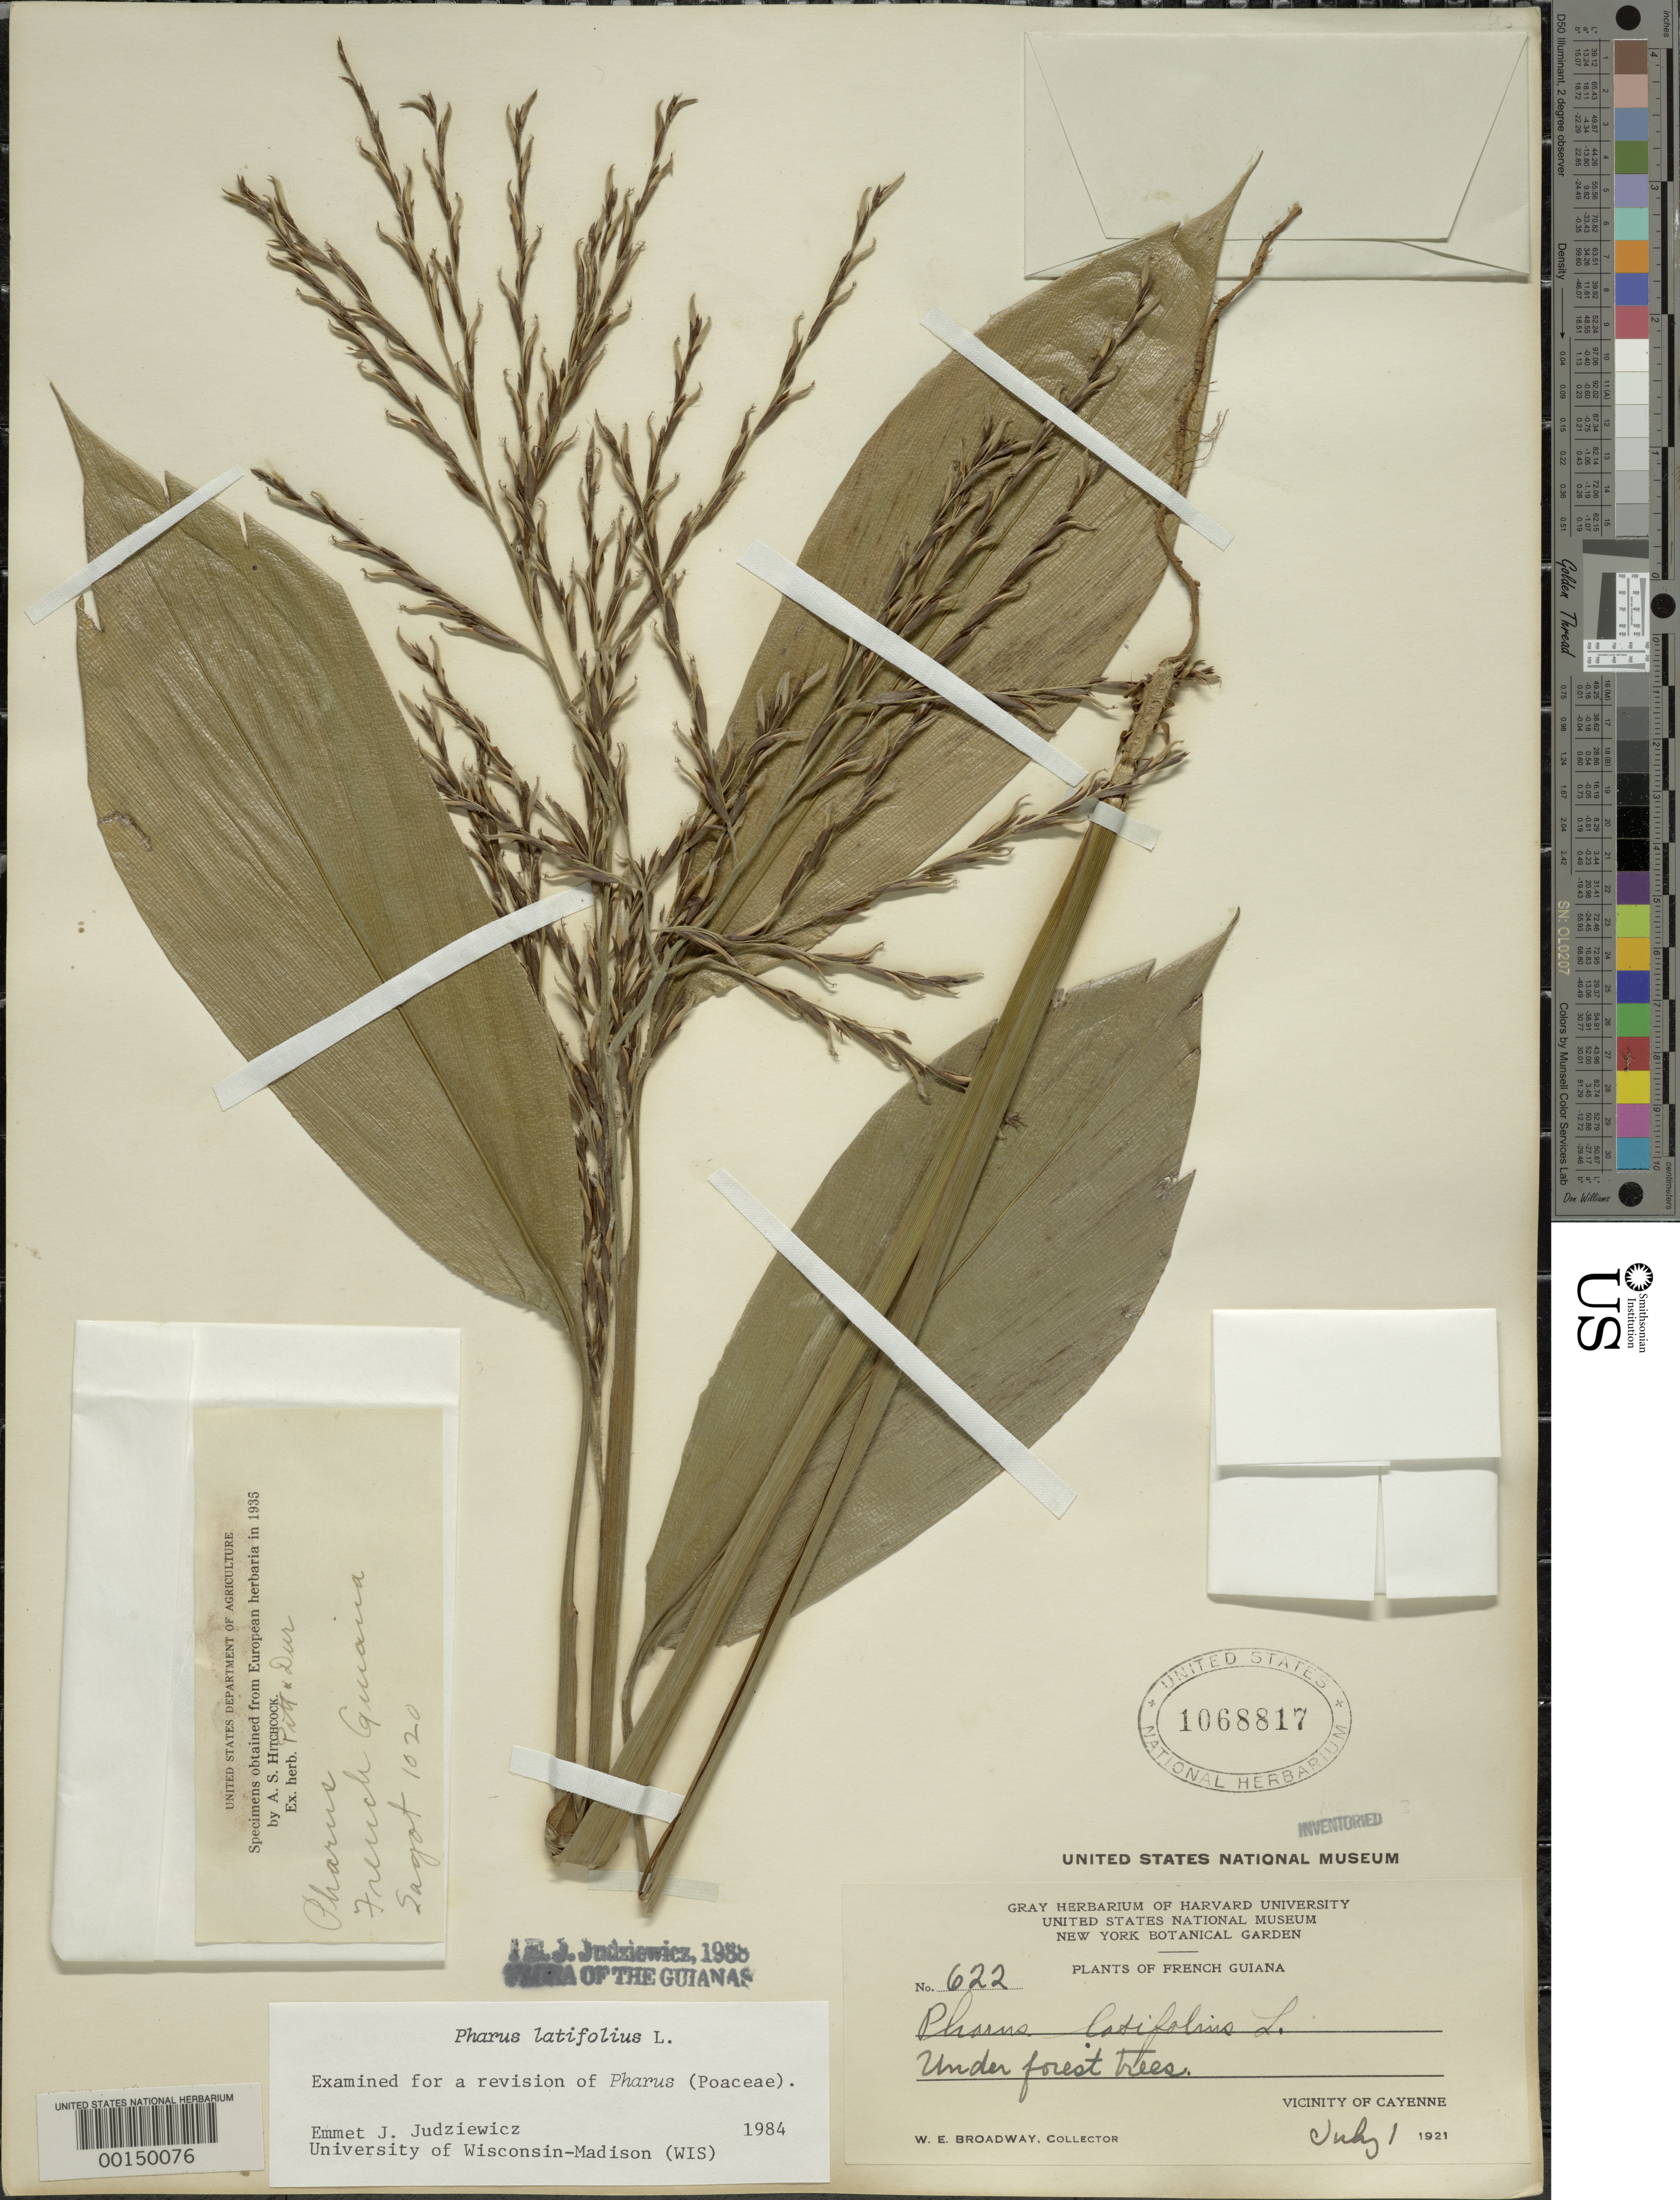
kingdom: Plantae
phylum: Tracheophyta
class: Liliopsida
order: Poales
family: Poaceae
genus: Pharus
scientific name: Pharus latifolius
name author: L.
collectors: W. E. Broadway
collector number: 622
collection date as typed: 01 Jul 1921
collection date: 1921-07-01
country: French Guiana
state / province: Cayenne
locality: Cayenne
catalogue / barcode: US 1068817